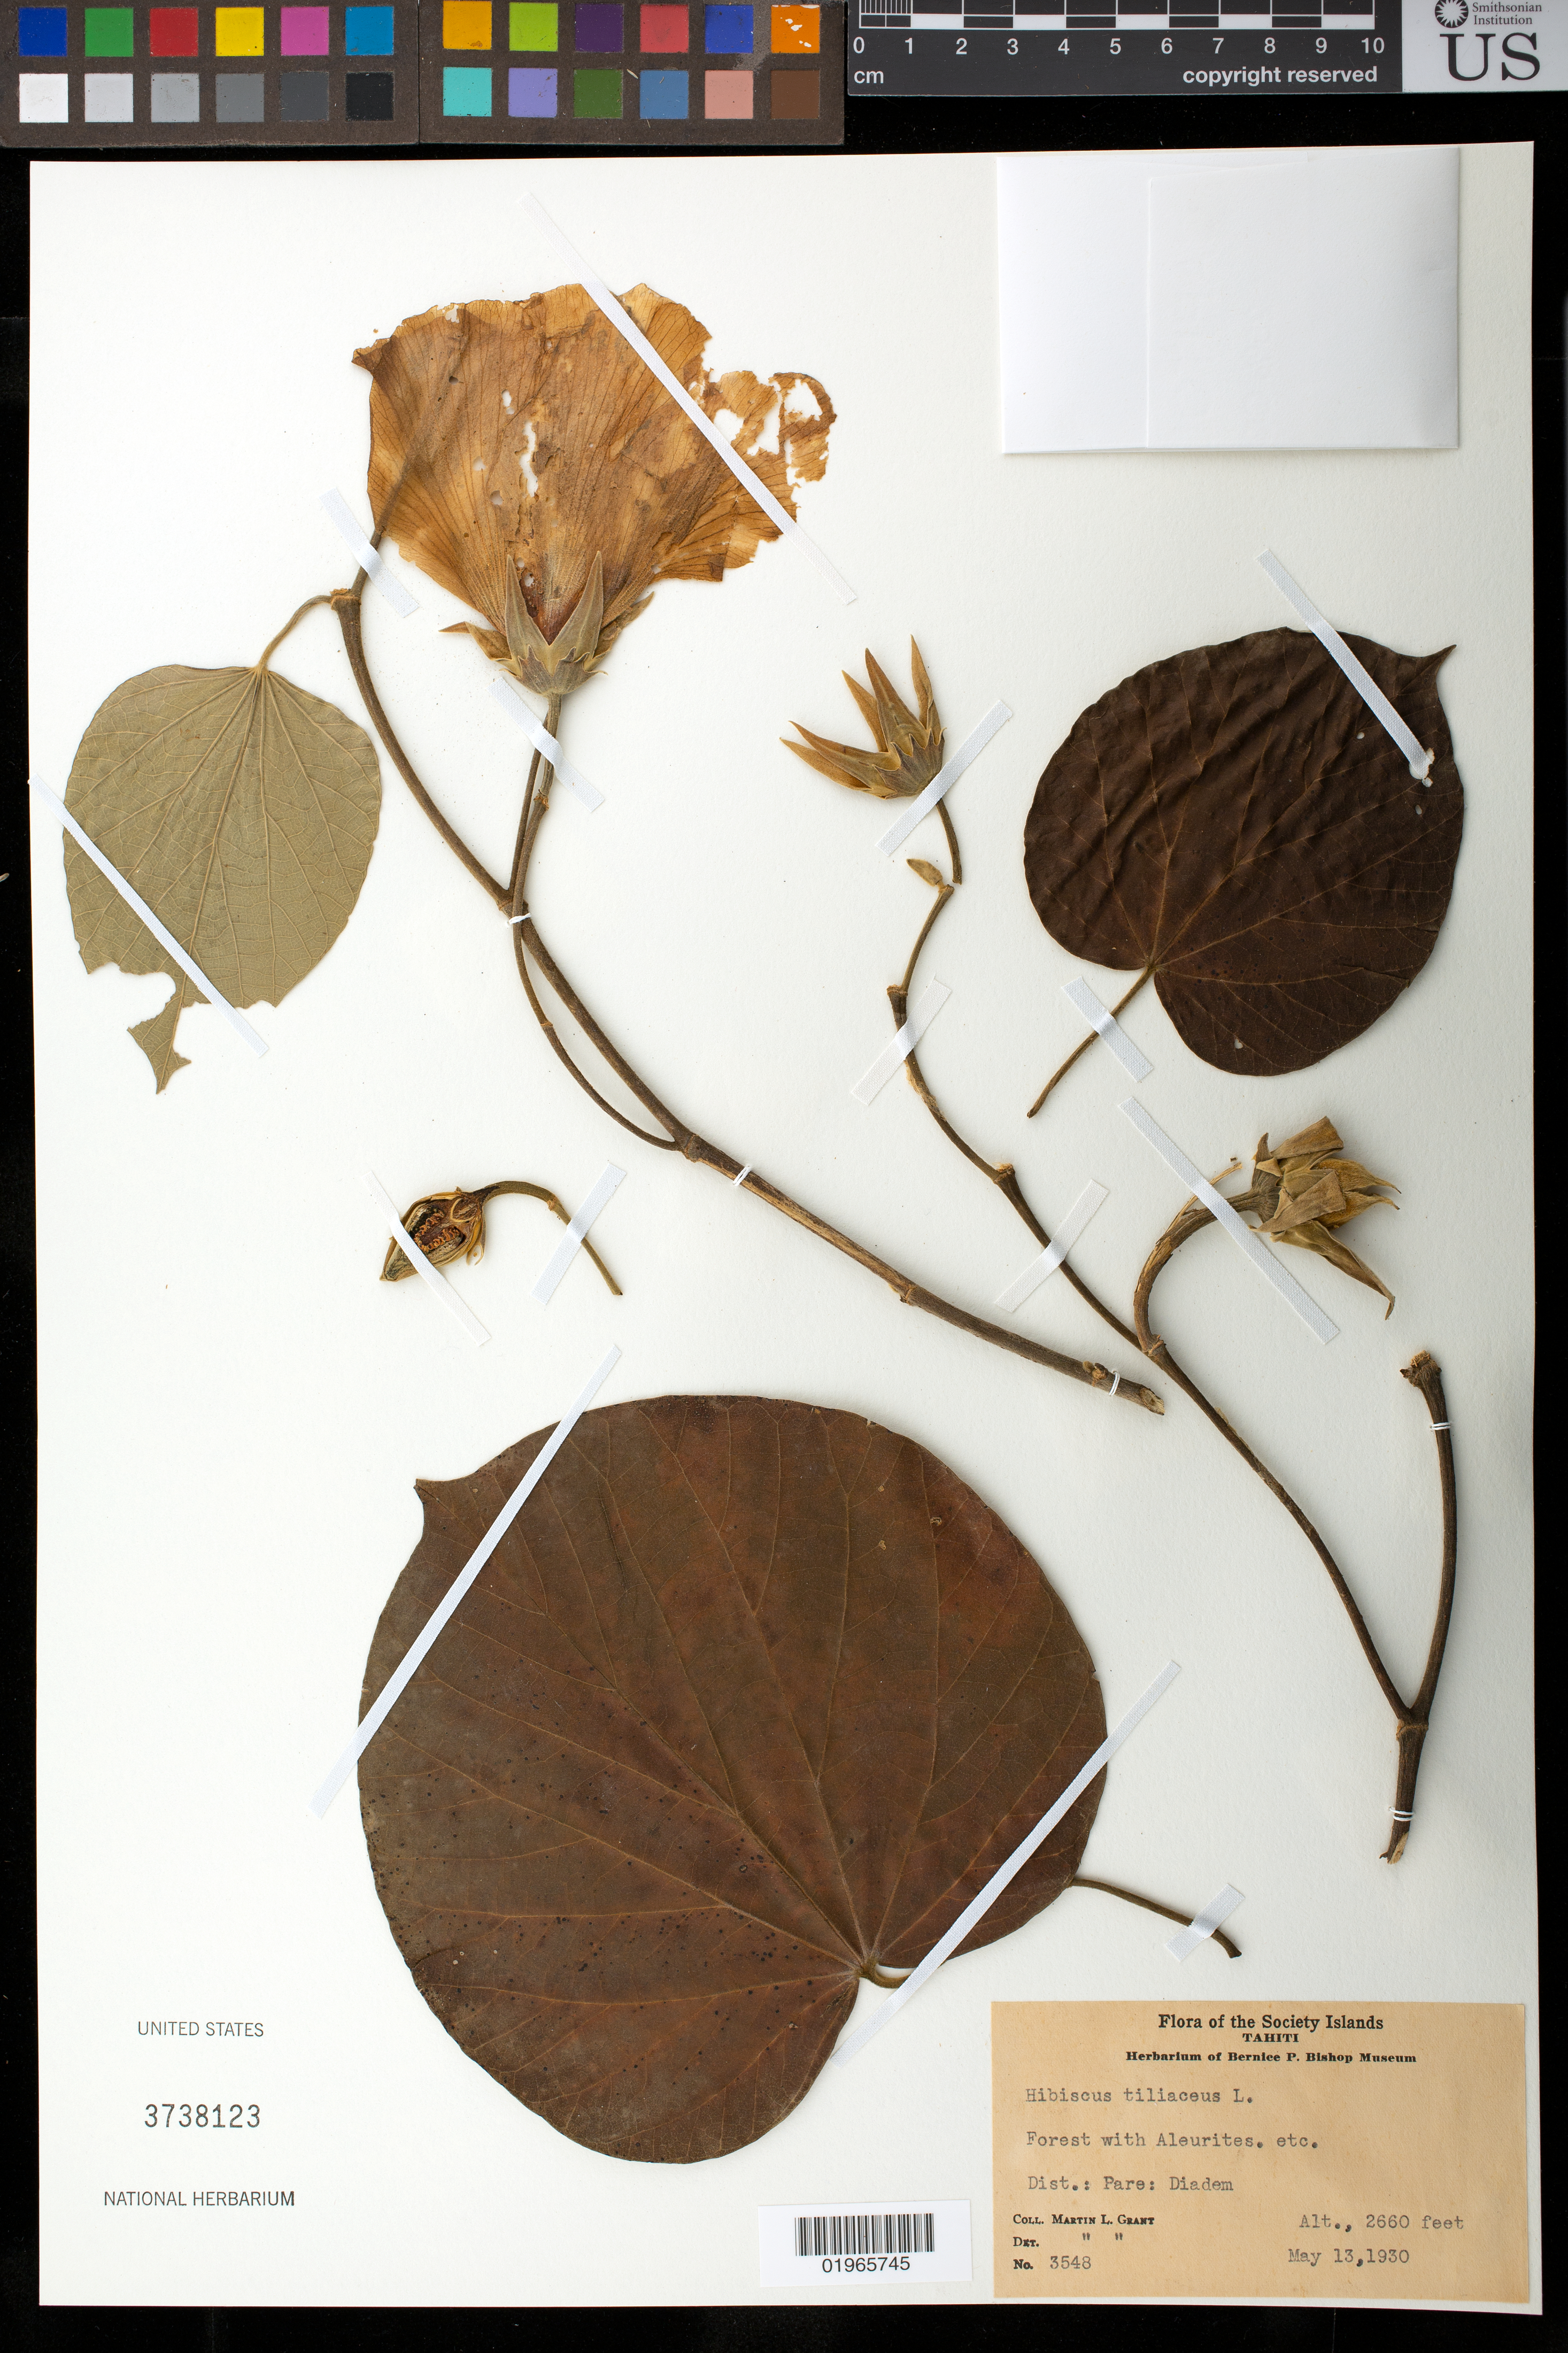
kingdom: Plantae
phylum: Tracheophyta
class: Magnoliopsida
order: Malvales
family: Malvaceae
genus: Talipariti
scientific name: Talipariti tiliaceum var. tiliaceum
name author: (L.) Fryxell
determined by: Dorr, Laurence J., Curator (BOT), Smithsonian Institution - National Museum of Natural History (UNITED STATES)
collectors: M. L. Grant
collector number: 3548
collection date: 1930-05-13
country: French Polynesia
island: Tahiti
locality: Dist: Pare: Diadem.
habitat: Forest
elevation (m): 811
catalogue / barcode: US 3738123